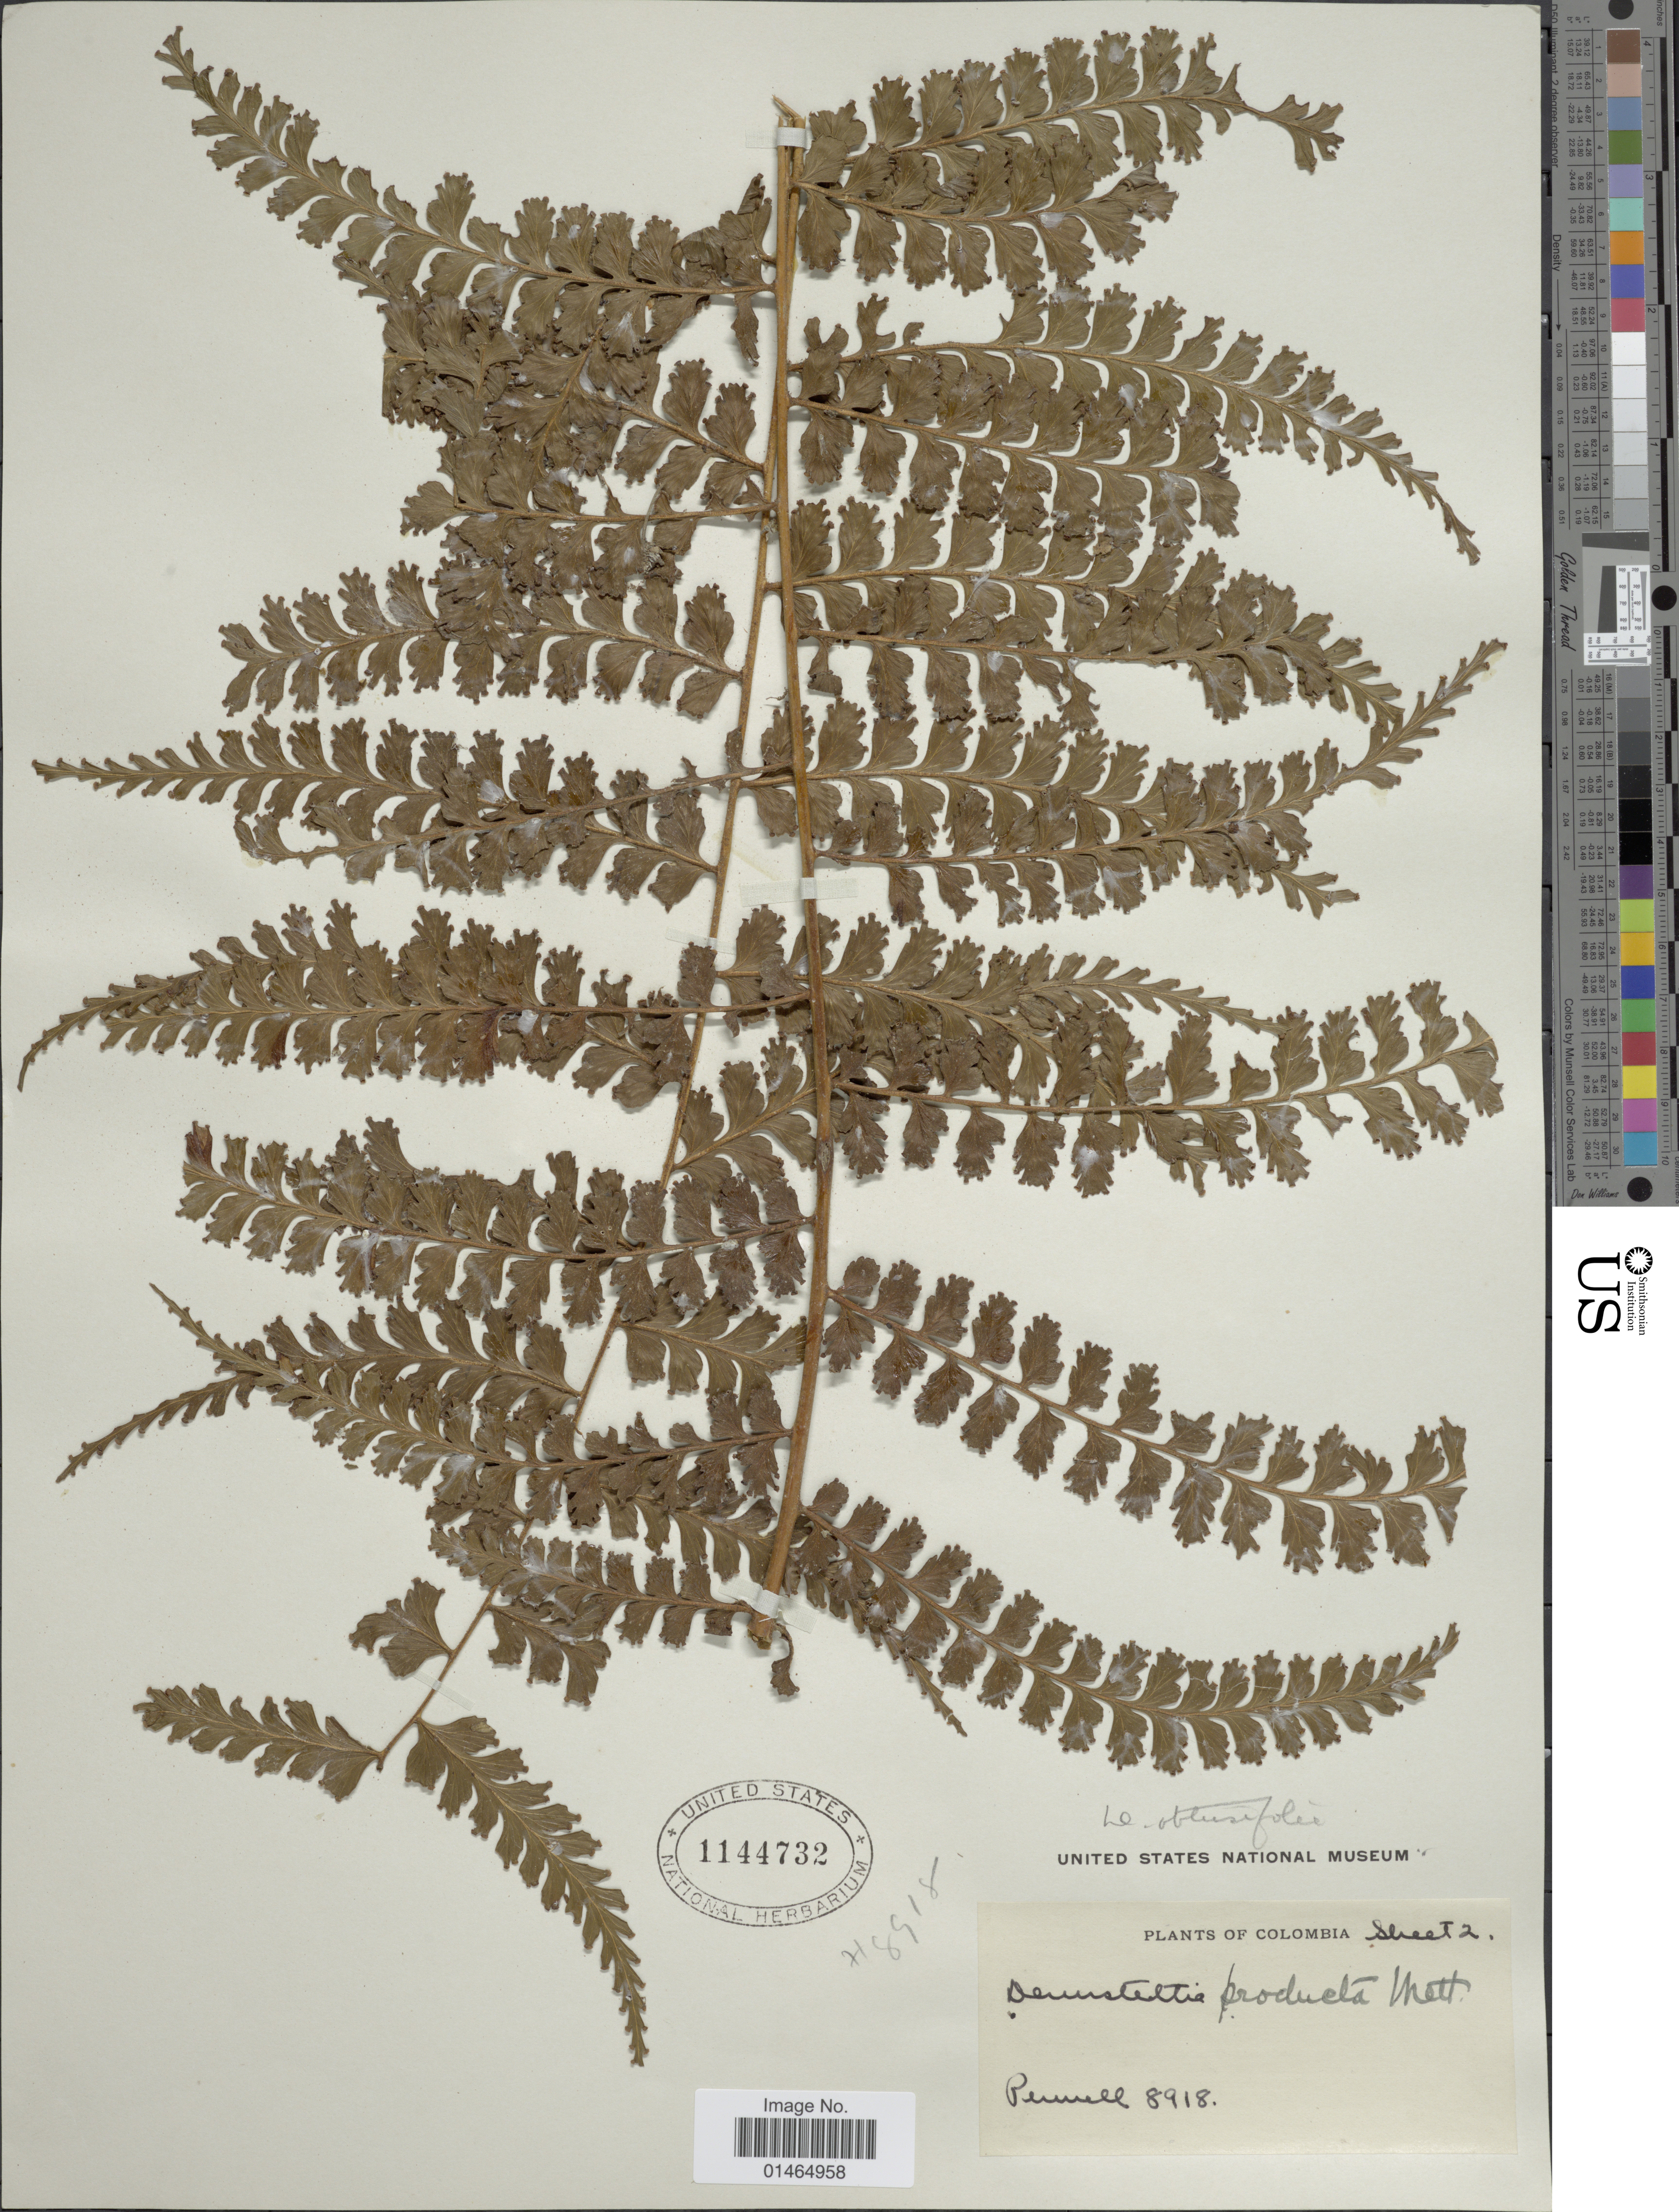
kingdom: Plantae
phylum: Tracheophyta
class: Polypodiopsida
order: Polypodiales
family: Dennstaedtiaceae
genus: Dennstaedtia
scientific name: Dennstaedtia producta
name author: Mett.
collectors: -. Pennell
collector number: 8918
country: Colombia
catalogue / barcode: US 1144732